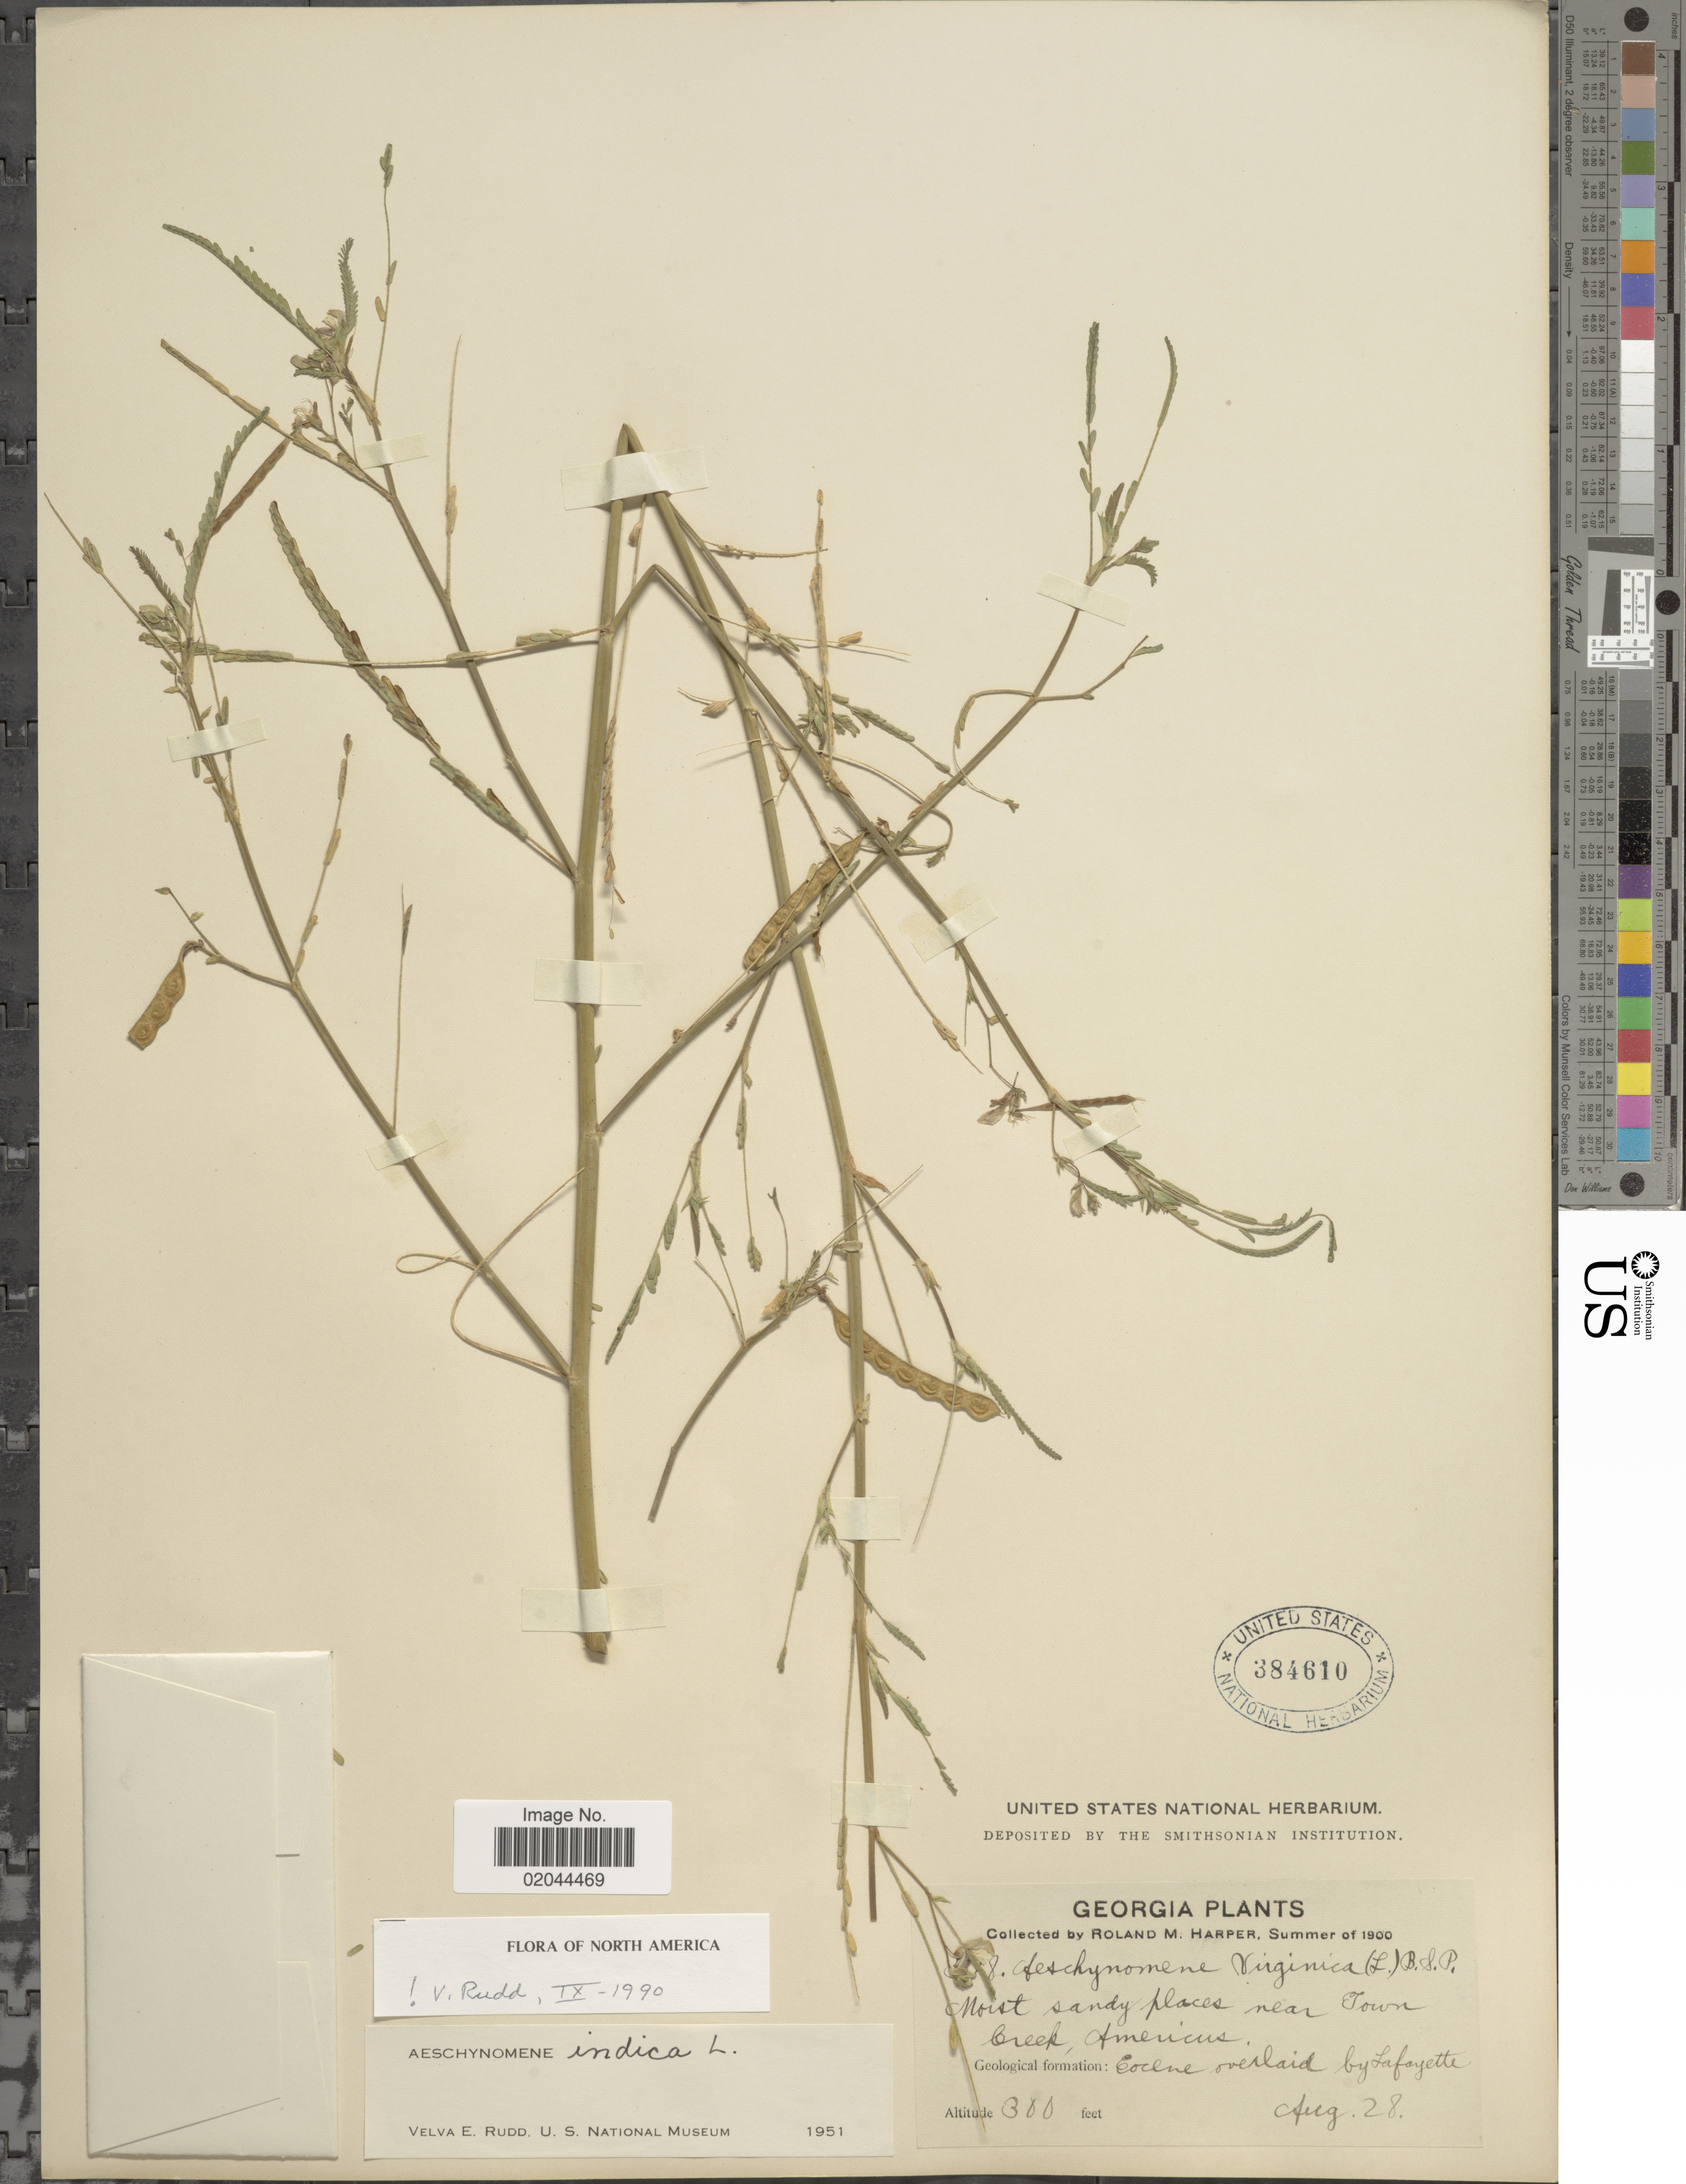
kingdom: Plantae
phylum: Tracheophyta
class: Magnoliopsida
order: Fabales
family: Fabaceae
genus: Aeschynomene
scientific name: Aeschynomene indica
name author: L.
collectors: R. M. Harper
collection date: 1900-08-28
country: United States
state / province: Georgia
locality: Near Town Creek, Americus, Corene overlaid by Lafayette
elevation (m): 91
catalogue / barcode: US 384610